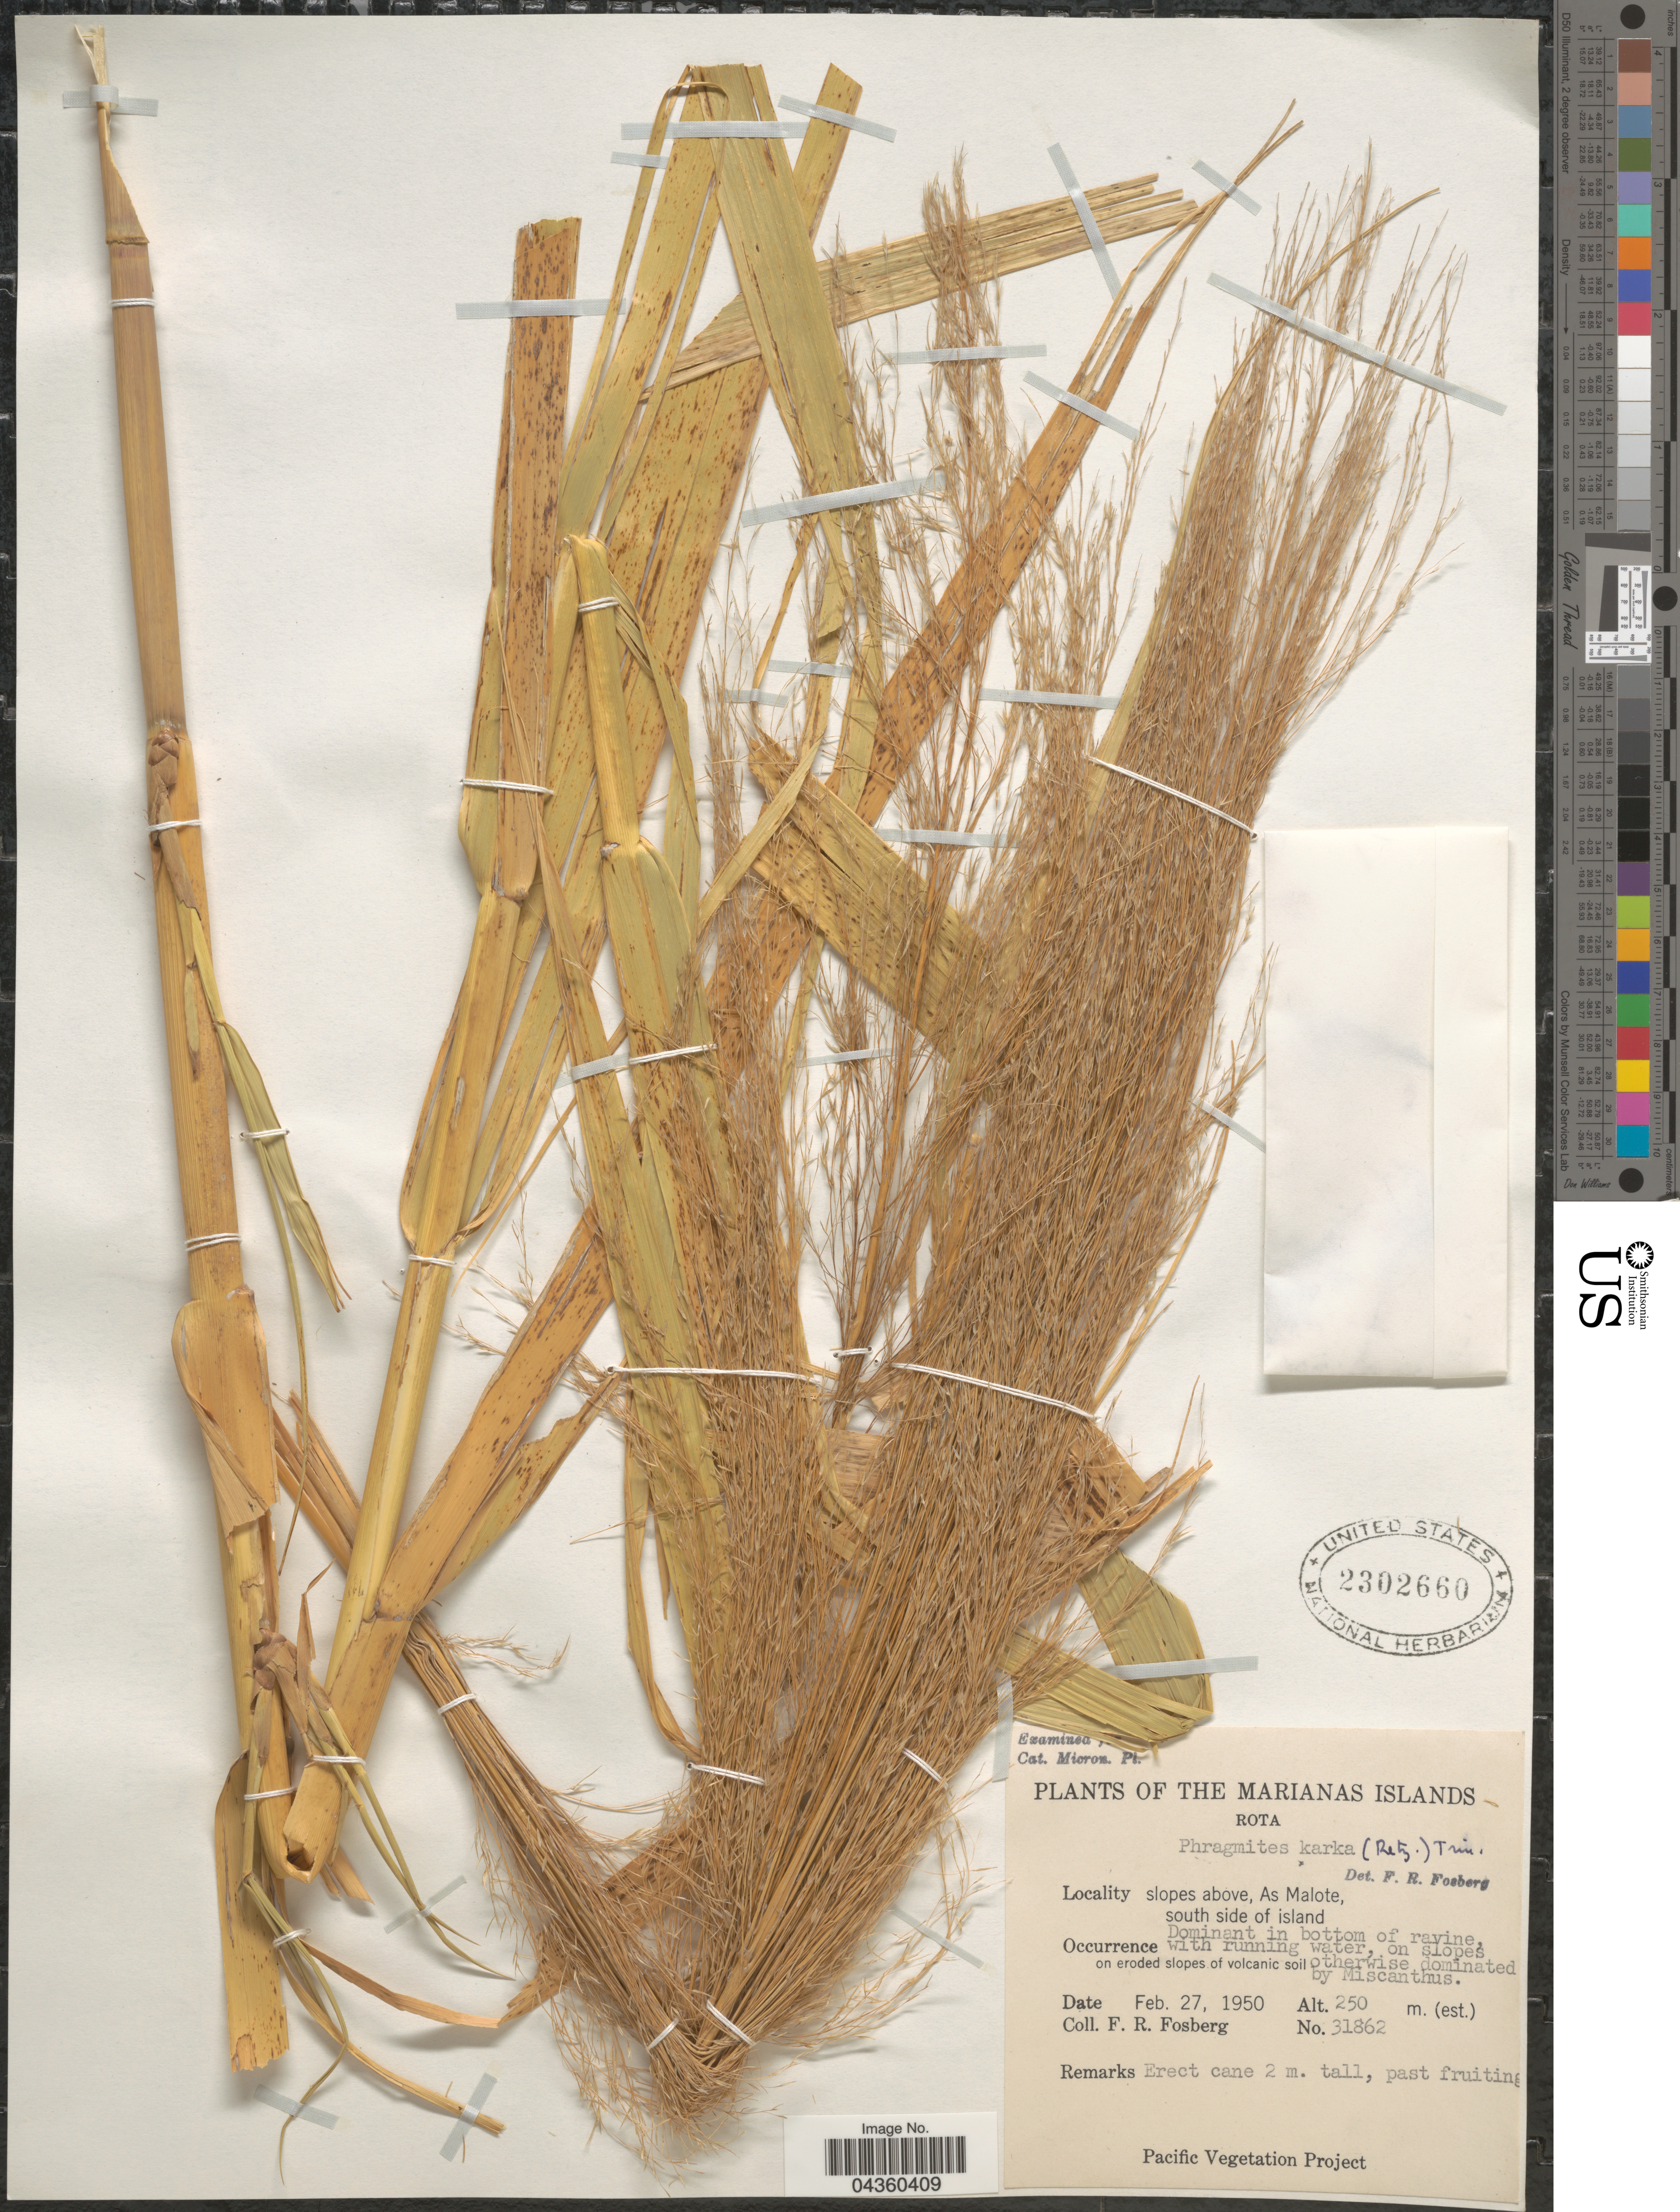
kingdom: Plantae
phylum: Tracheophyta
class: Liliopsida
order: Poales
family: Poaceae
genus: Phragmites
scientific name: Phragmites karka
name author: (Retz.) Trin. ex Steud.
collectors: F. R. Fosberg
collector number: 31862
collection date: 1950-02-27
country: Northern Mariana Islands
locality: The Marianas Islands. Rota. Slopes above, As Malote, south side of island.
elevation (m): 250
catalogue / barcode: US 2302660